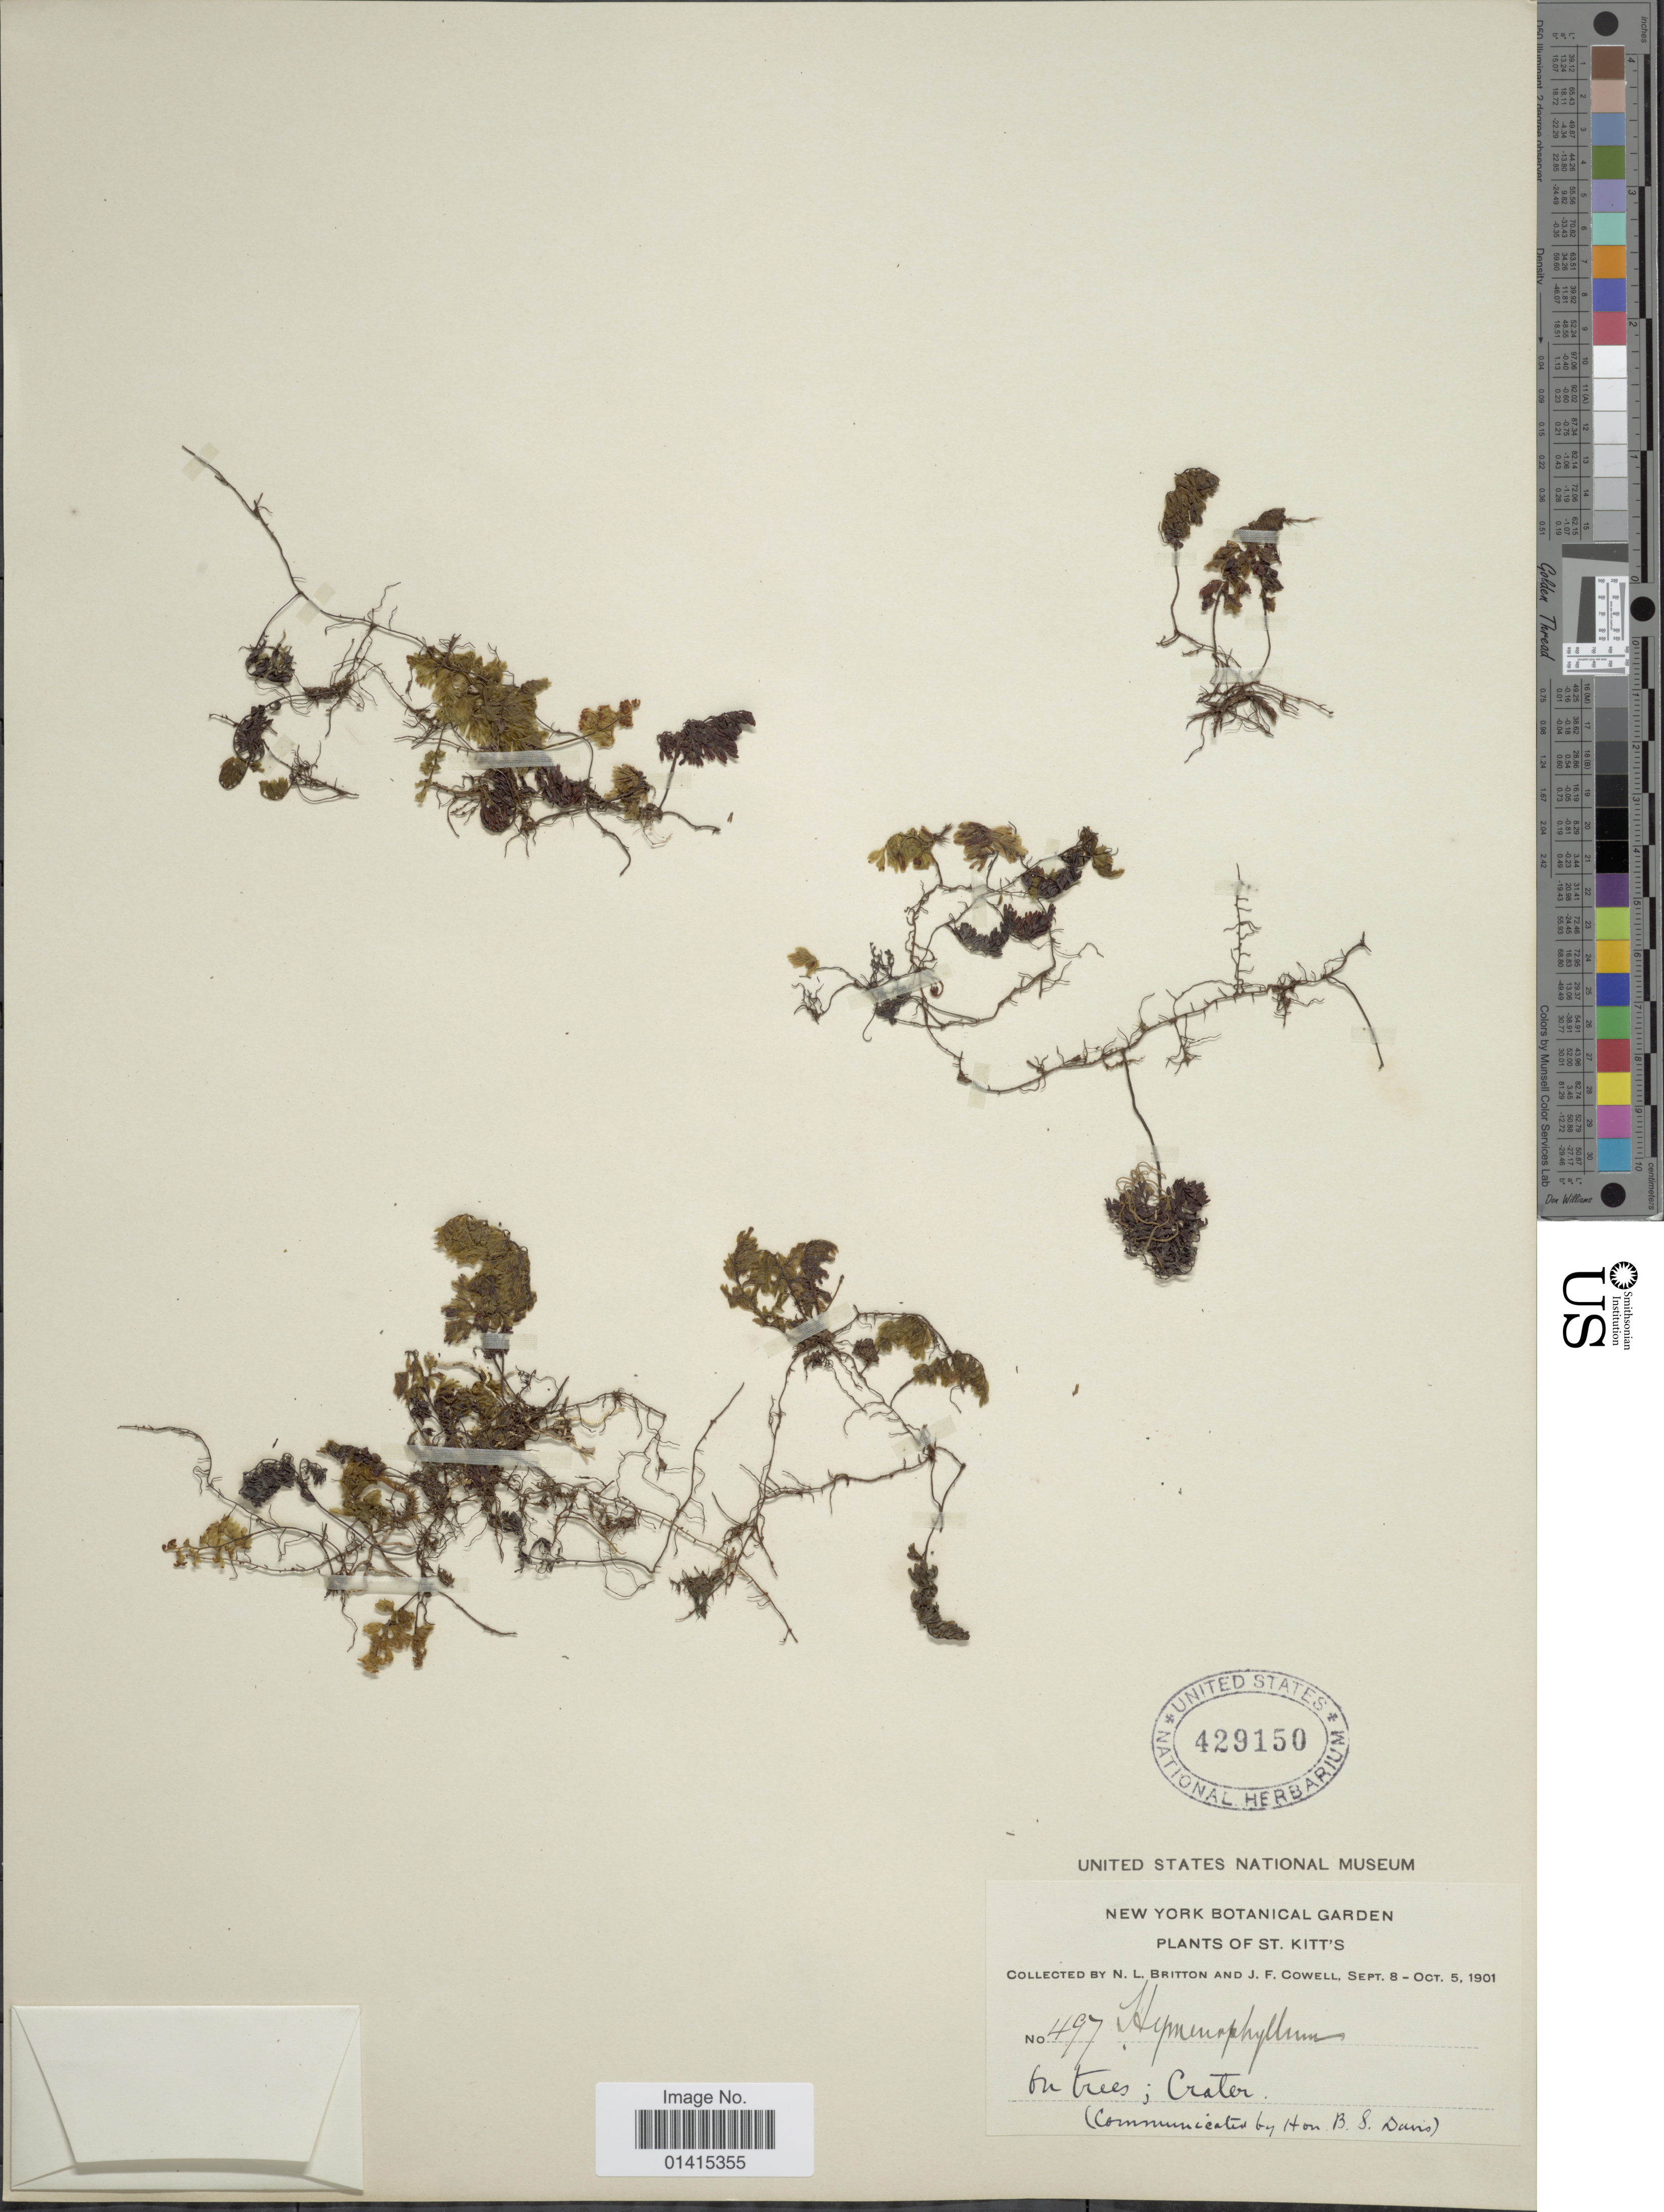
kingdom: Plantae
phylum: Tracheophyta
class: Polypodiopsida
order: Hymenophyllales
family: Hymenophyllaceae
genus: Hymenophyllum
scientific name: Hymenophyllum polyanthos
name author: (Sw.) Sw.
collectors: N. Britton & J. F. Cowell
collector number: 497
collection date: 1901-09-08/1901-10-05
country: St. Christopher-Nevis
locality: St. Kitts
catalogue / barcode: US 429150